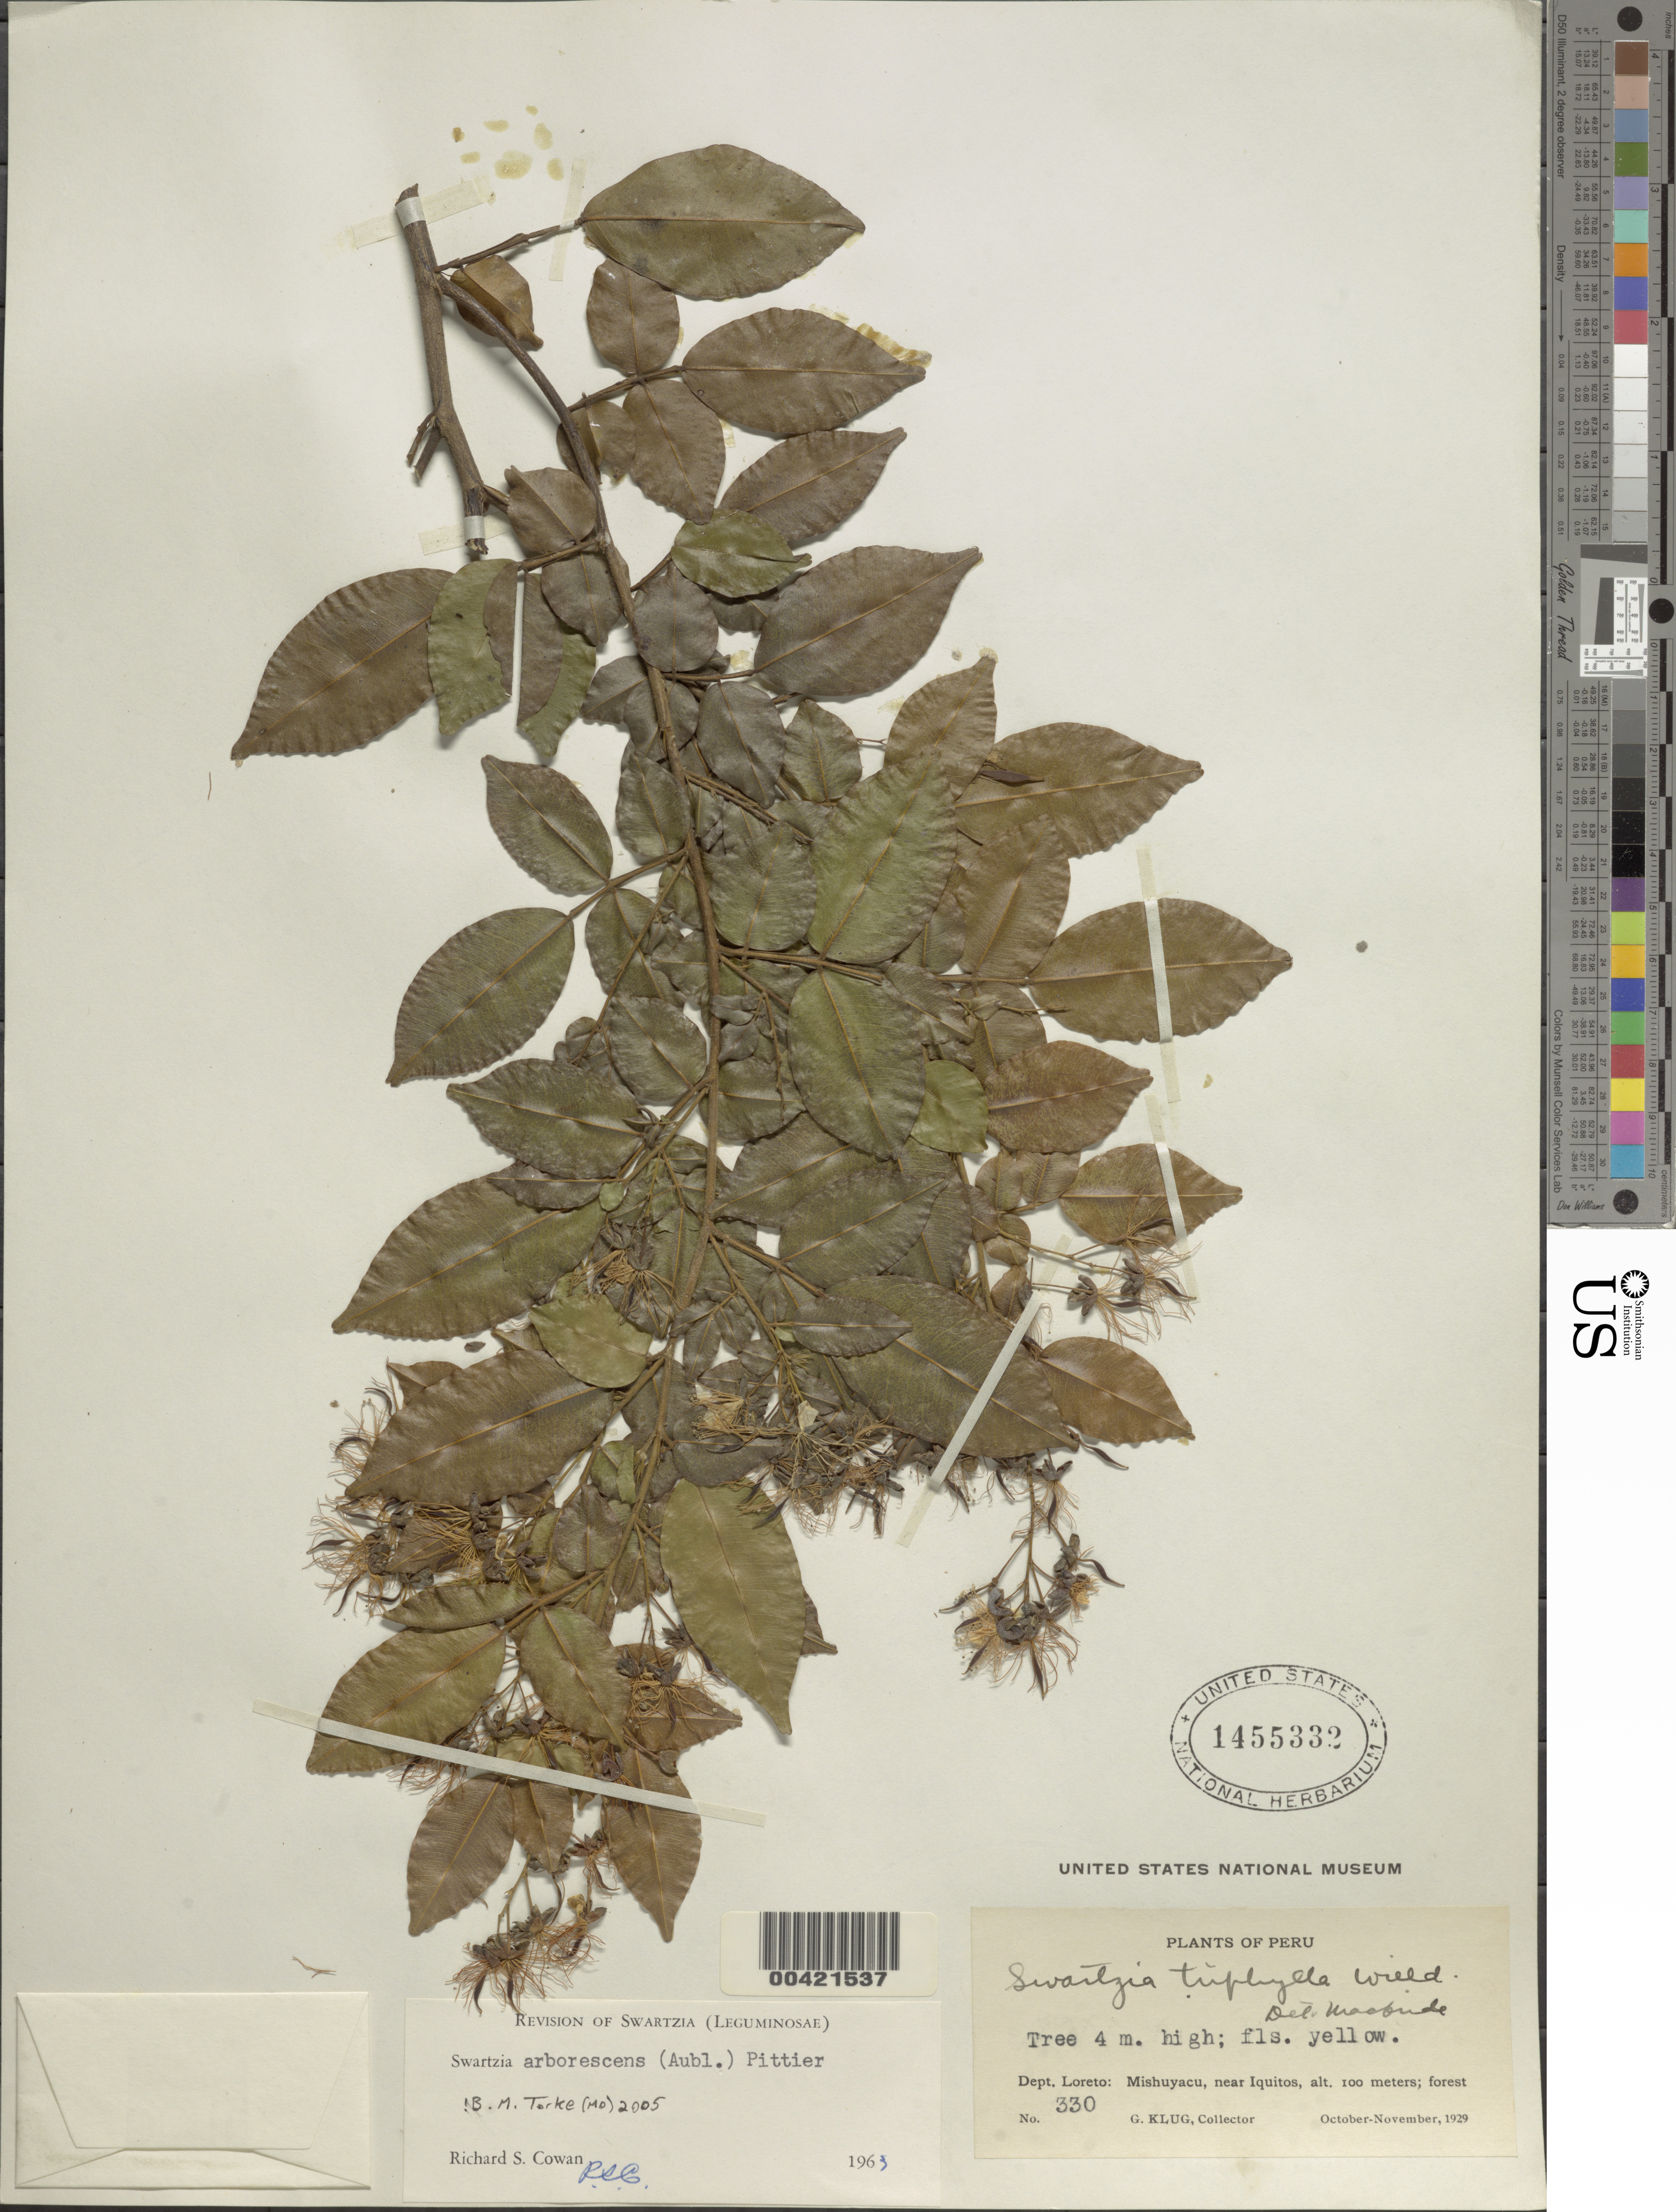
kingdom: Plantae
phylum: Tracheophyta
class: Magnoliopsida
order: Fabales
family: Fabaceae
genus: Swartzia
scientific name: Swartzia arborescens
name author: (Aubl.) Pittier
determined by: Cowan, R. S.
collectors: G. Klug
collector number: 330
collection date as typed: Oct 1929 to -- Nov 1929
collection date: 1929-10/1929-11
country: Peru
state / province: Loreto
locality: Mishuyacu, near Iquitos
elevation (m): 100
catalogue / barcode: US 1455332